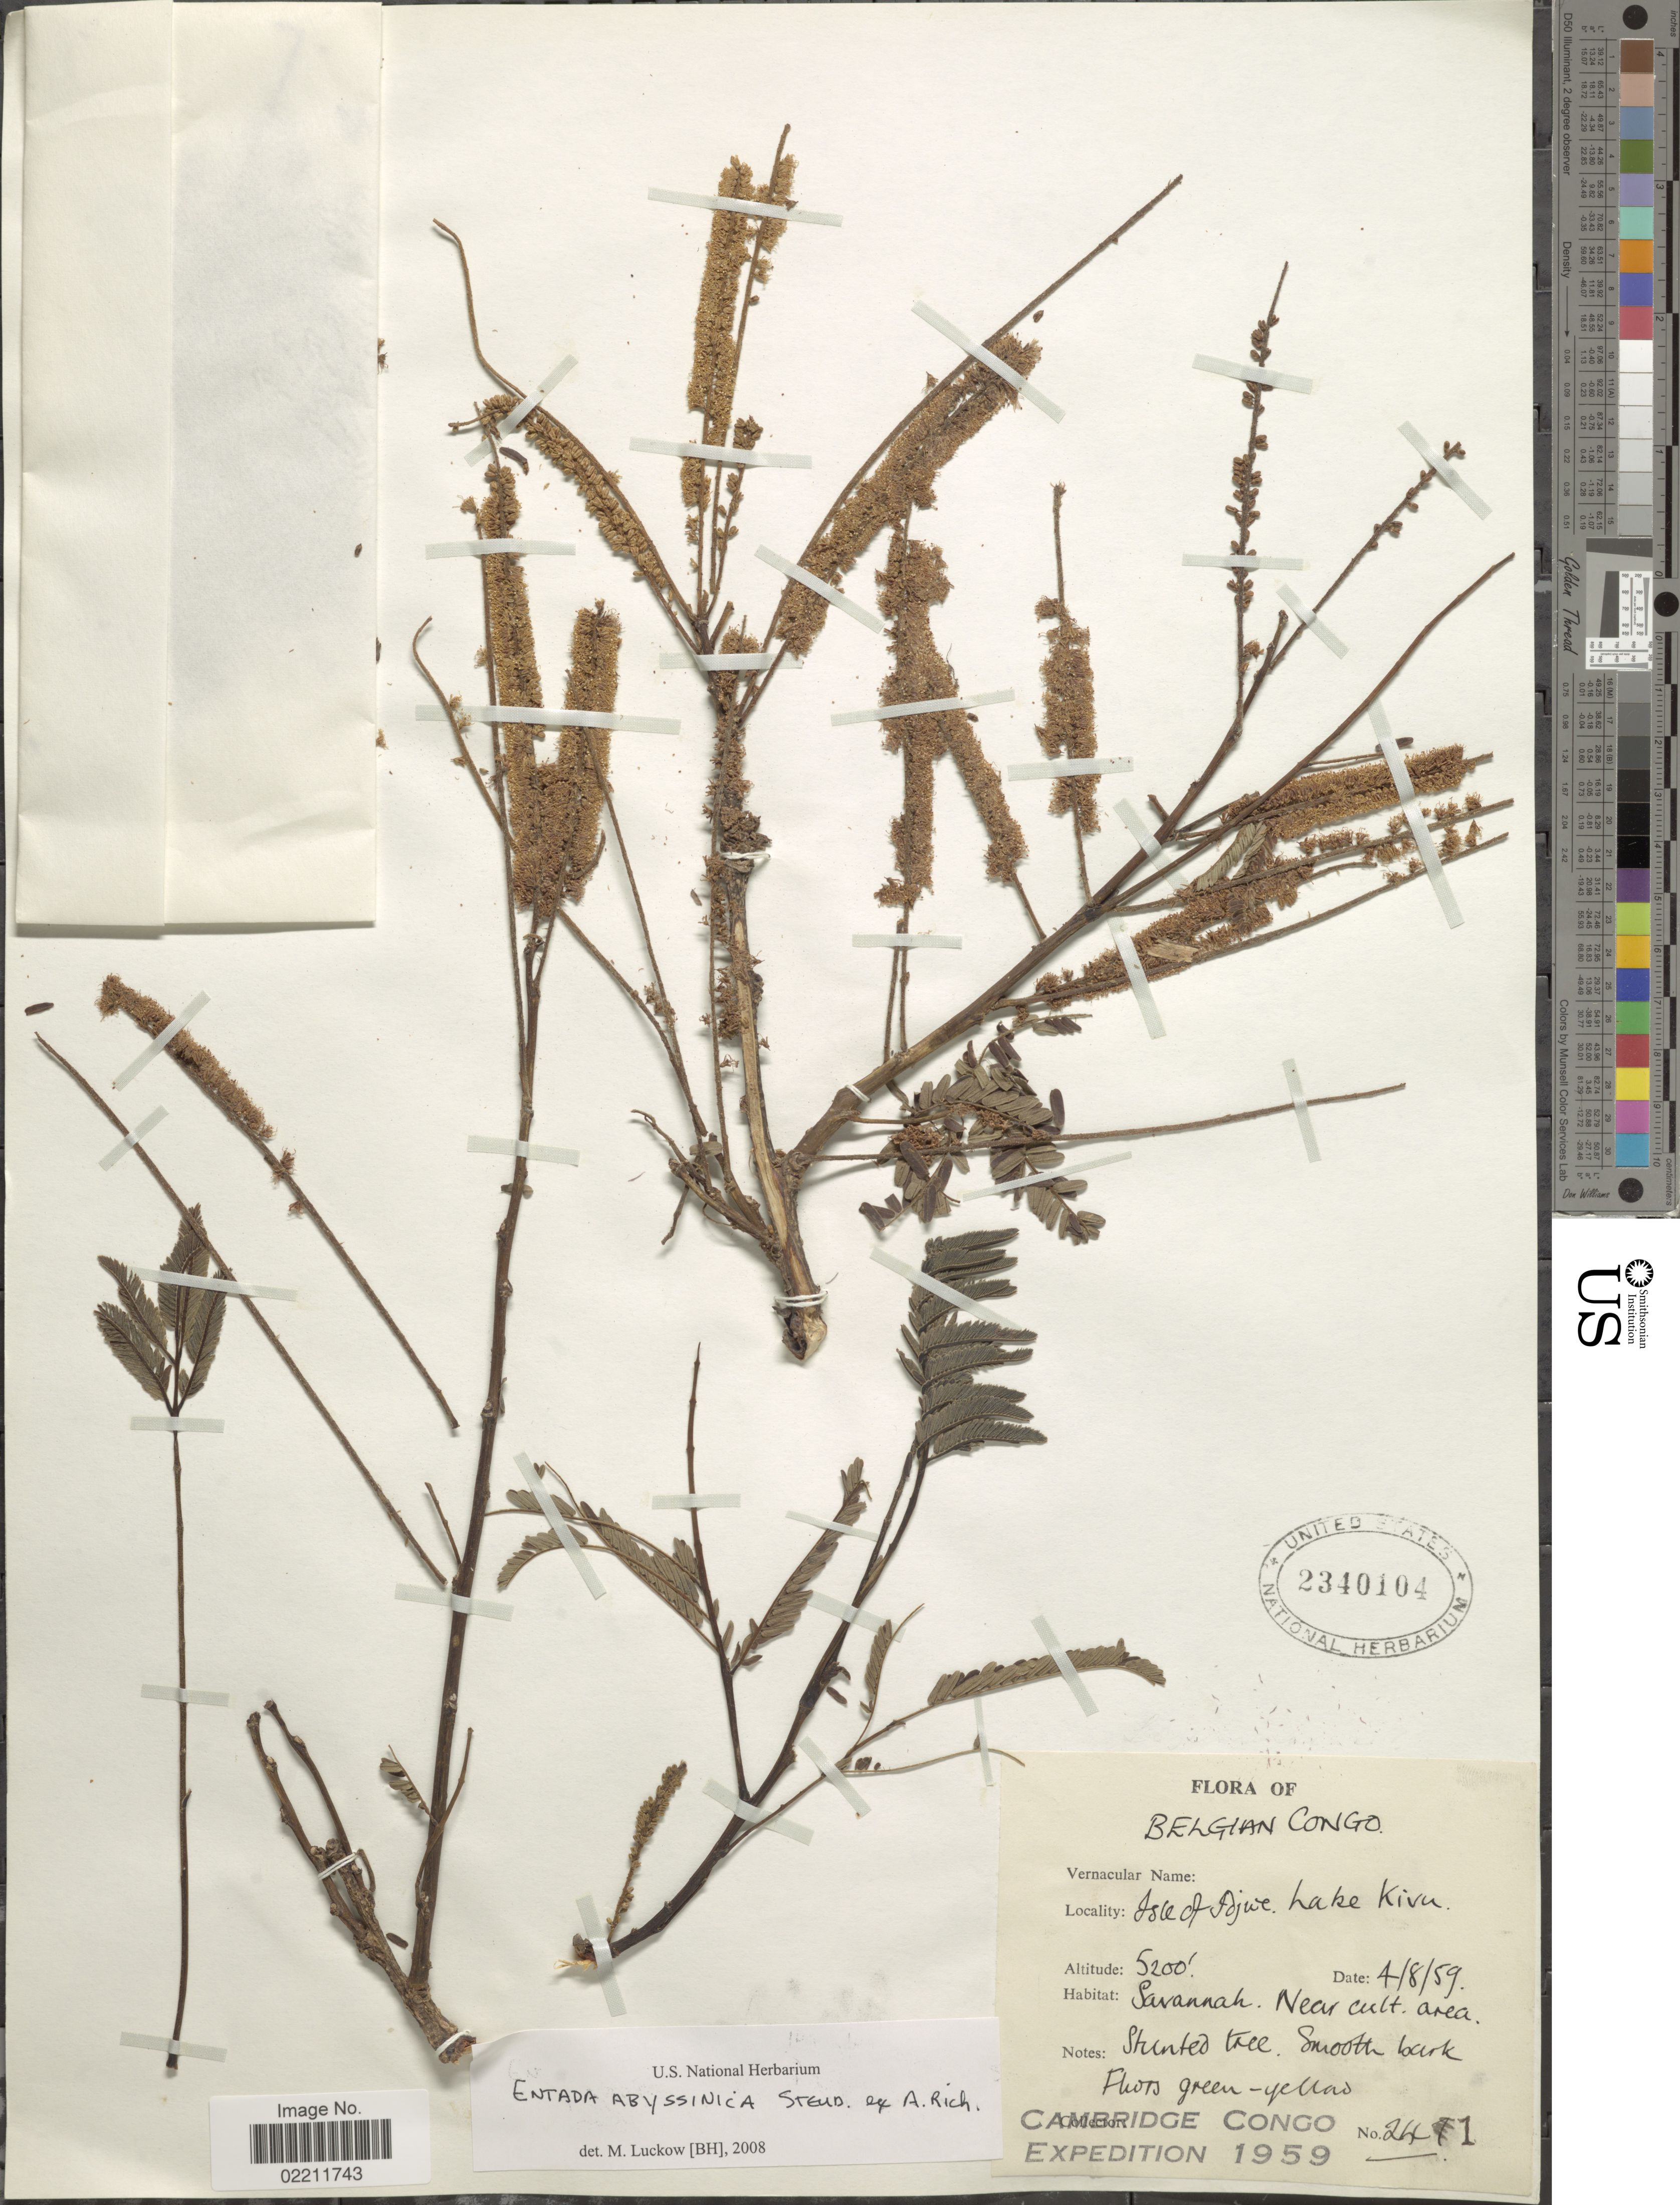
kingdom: Plantae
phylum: Tracheophyta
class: Magnoliopsida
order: Fabales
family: Fabaceae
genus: Entada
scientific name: Entada abyssinica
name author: Steud. ex A. Rich.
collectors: Cambridge Congo Expedition 1959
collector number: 241*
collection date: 1959-08-04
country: Congo, Democratic Republic of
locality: Belgian Congo, Isle of Idjwe, Lake Kivu.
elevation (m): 1585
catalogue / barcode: US 2340104